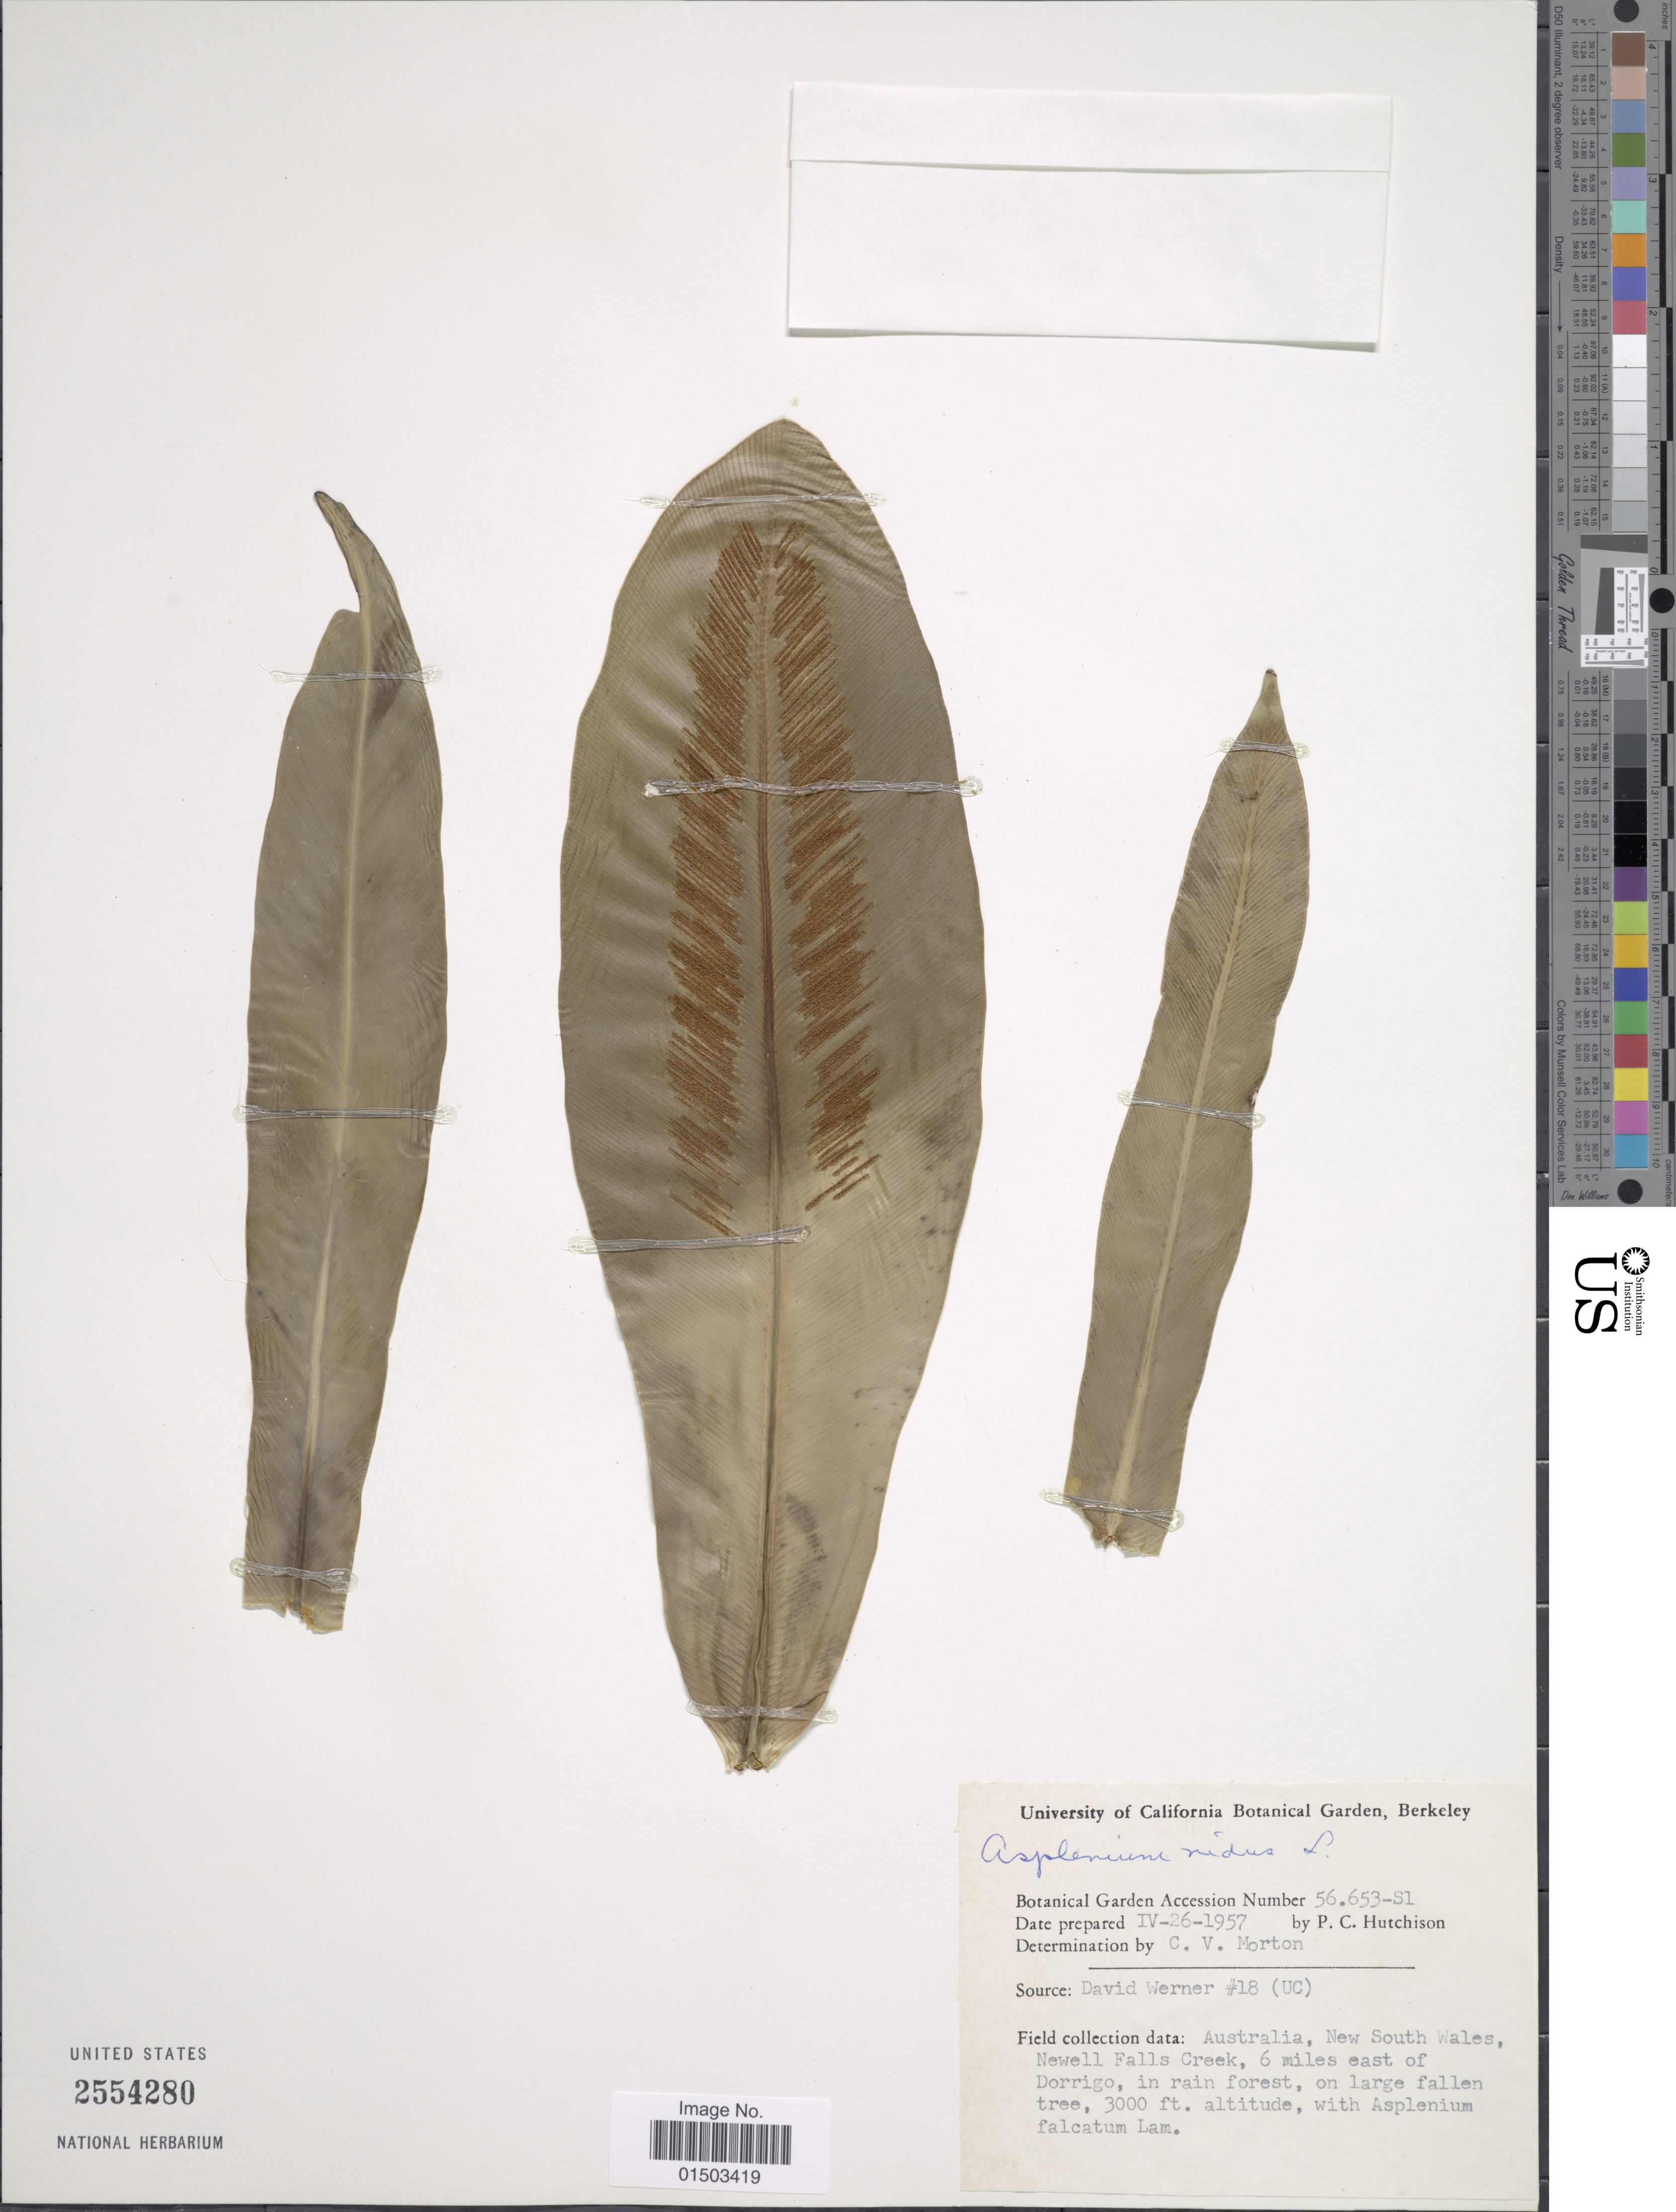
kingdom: Plantae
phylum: Tracheophyta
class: Polypodiopsida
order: Polypodiales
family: Aspleniaceae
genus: Asplenium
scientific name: Asplenium nidus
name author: L.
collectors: P. C. Hutchison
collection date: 1957-04-26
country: United States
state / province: California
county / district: Alameda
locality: University of California Botanical Garden, Berkeley, Botanical Accession Number 56.653-S1.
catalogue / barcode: US 2554280